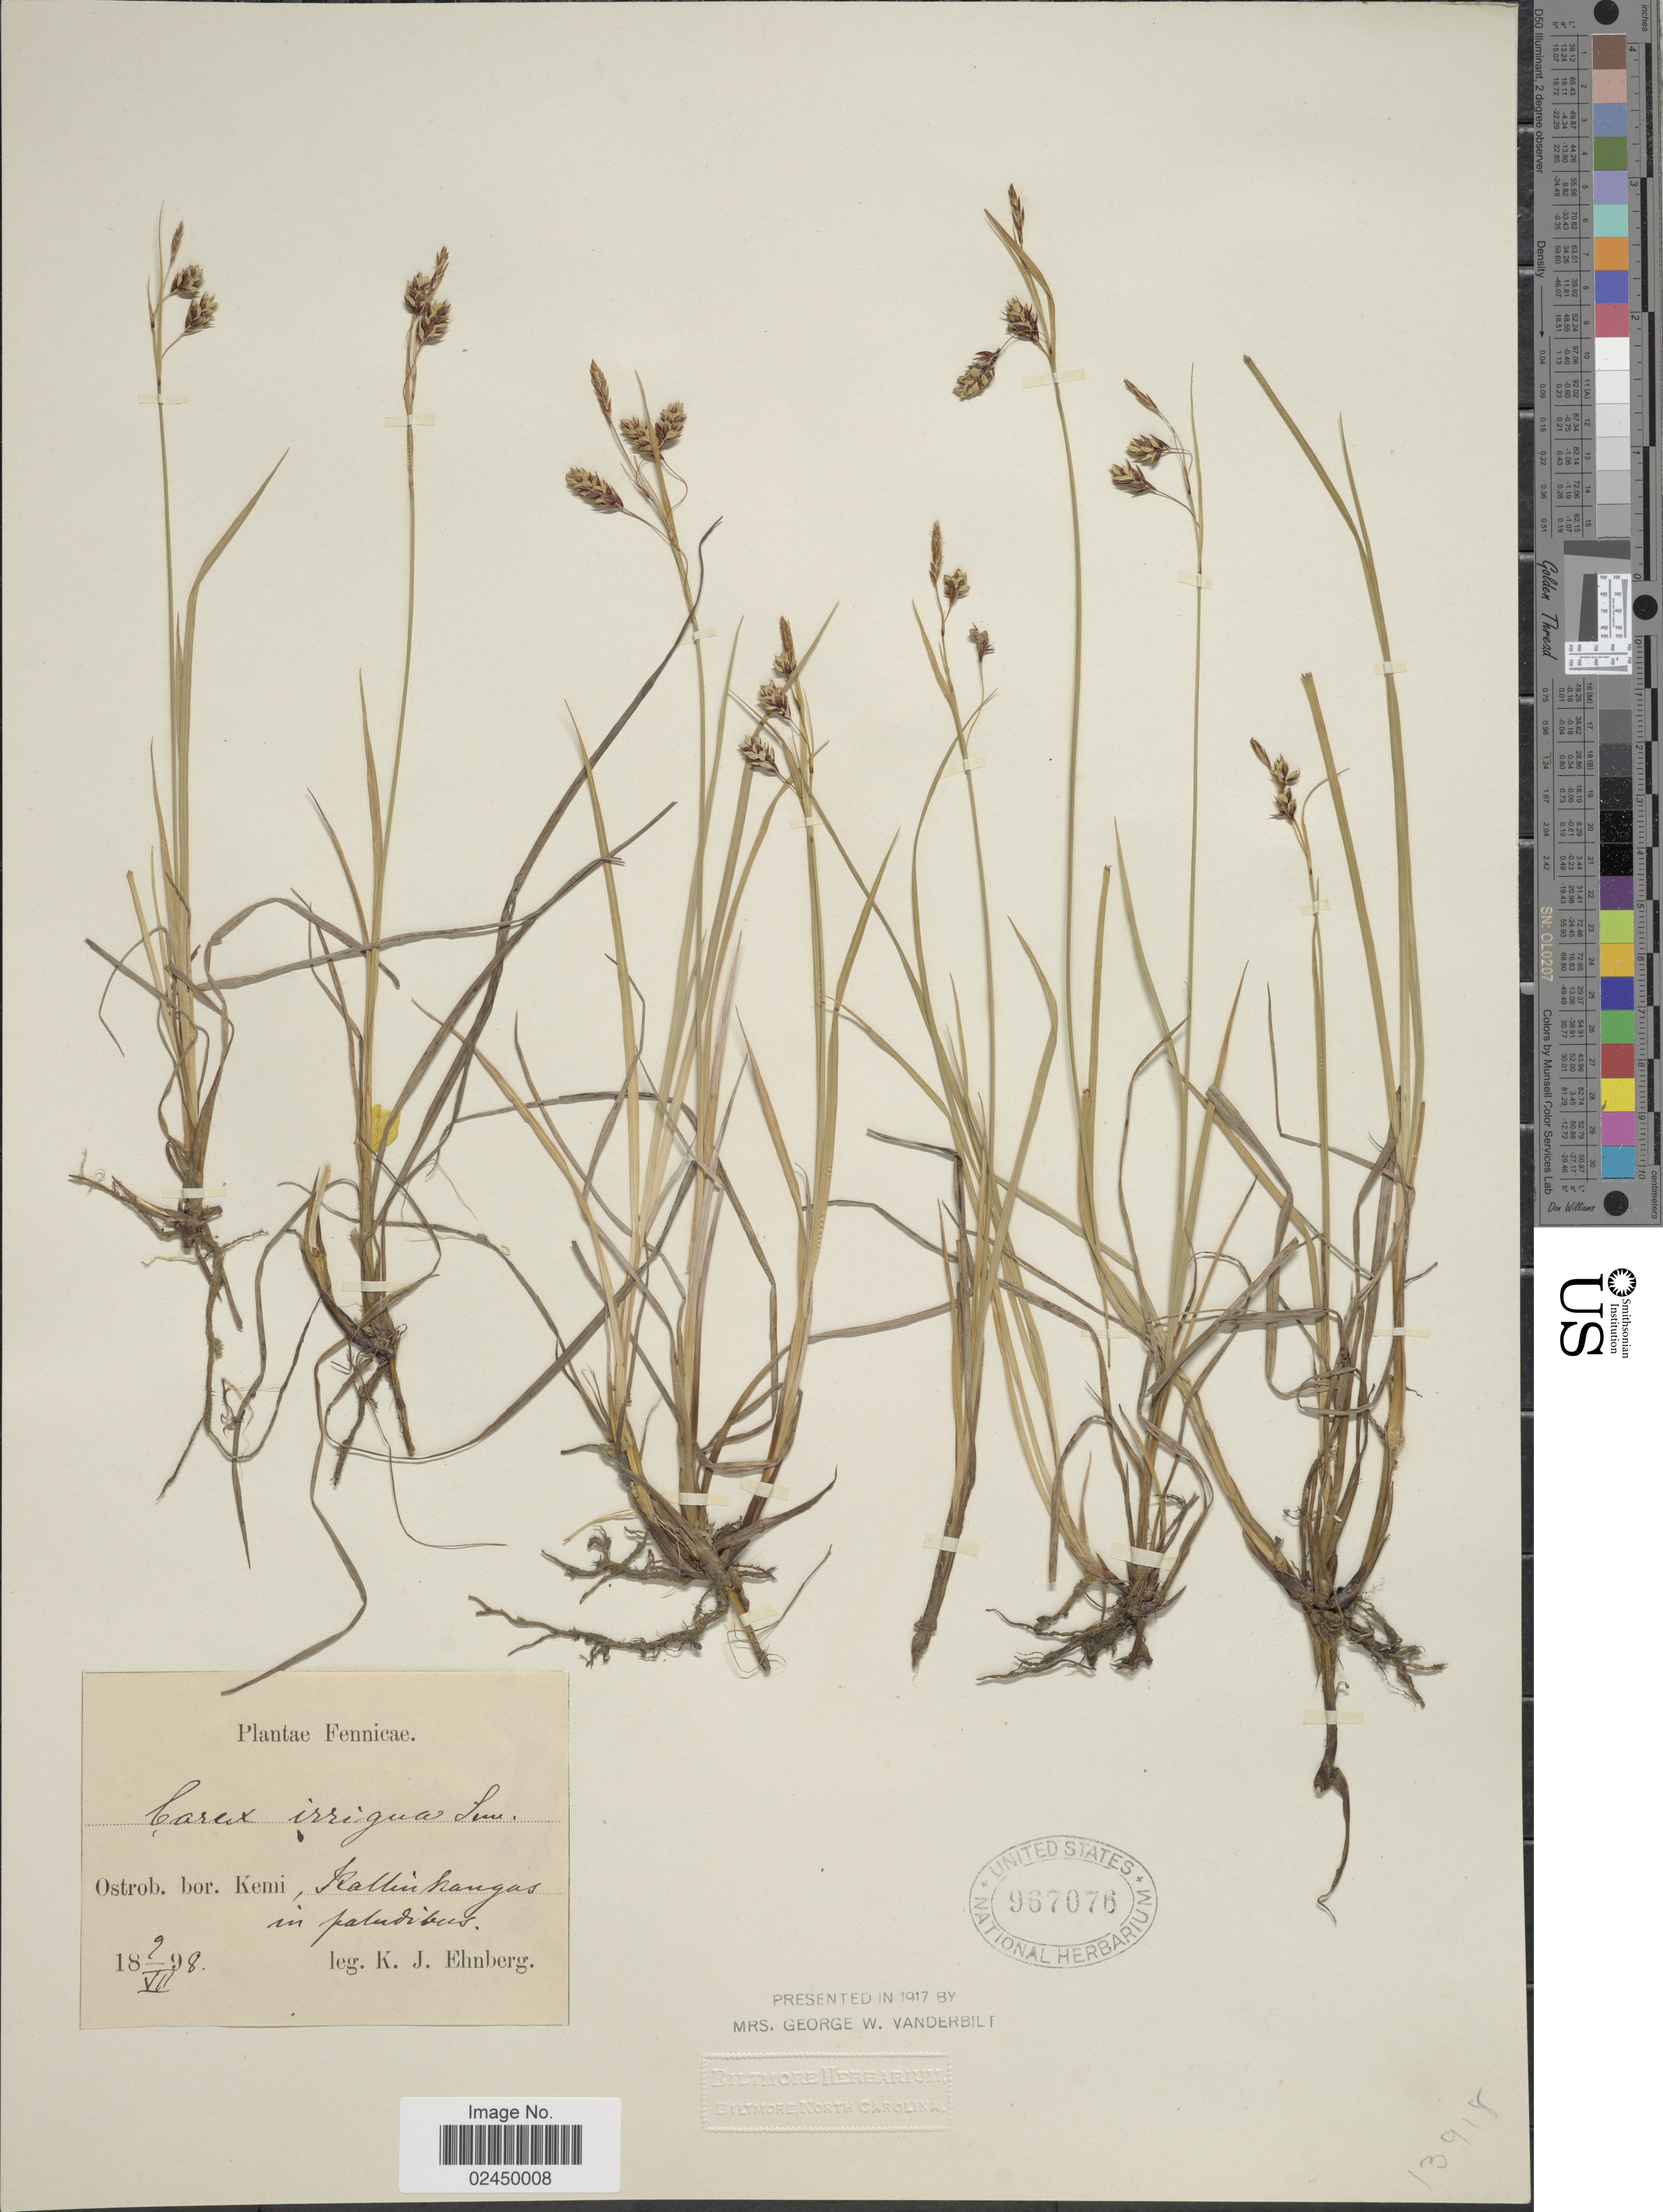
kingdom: Plantae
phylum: Tracheophyta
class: Liliopsida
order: Poales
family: Cyperaceae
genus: Carex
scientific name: Carex irrigua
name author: (Wahlenb.) Sm. ex Hoppe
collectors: K. Ehnberg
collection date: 1898-07-02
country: Finland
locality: Fennicae. Ostrob. bor. Kemi, Kallin hangas in paludibus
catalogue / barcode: US 967076